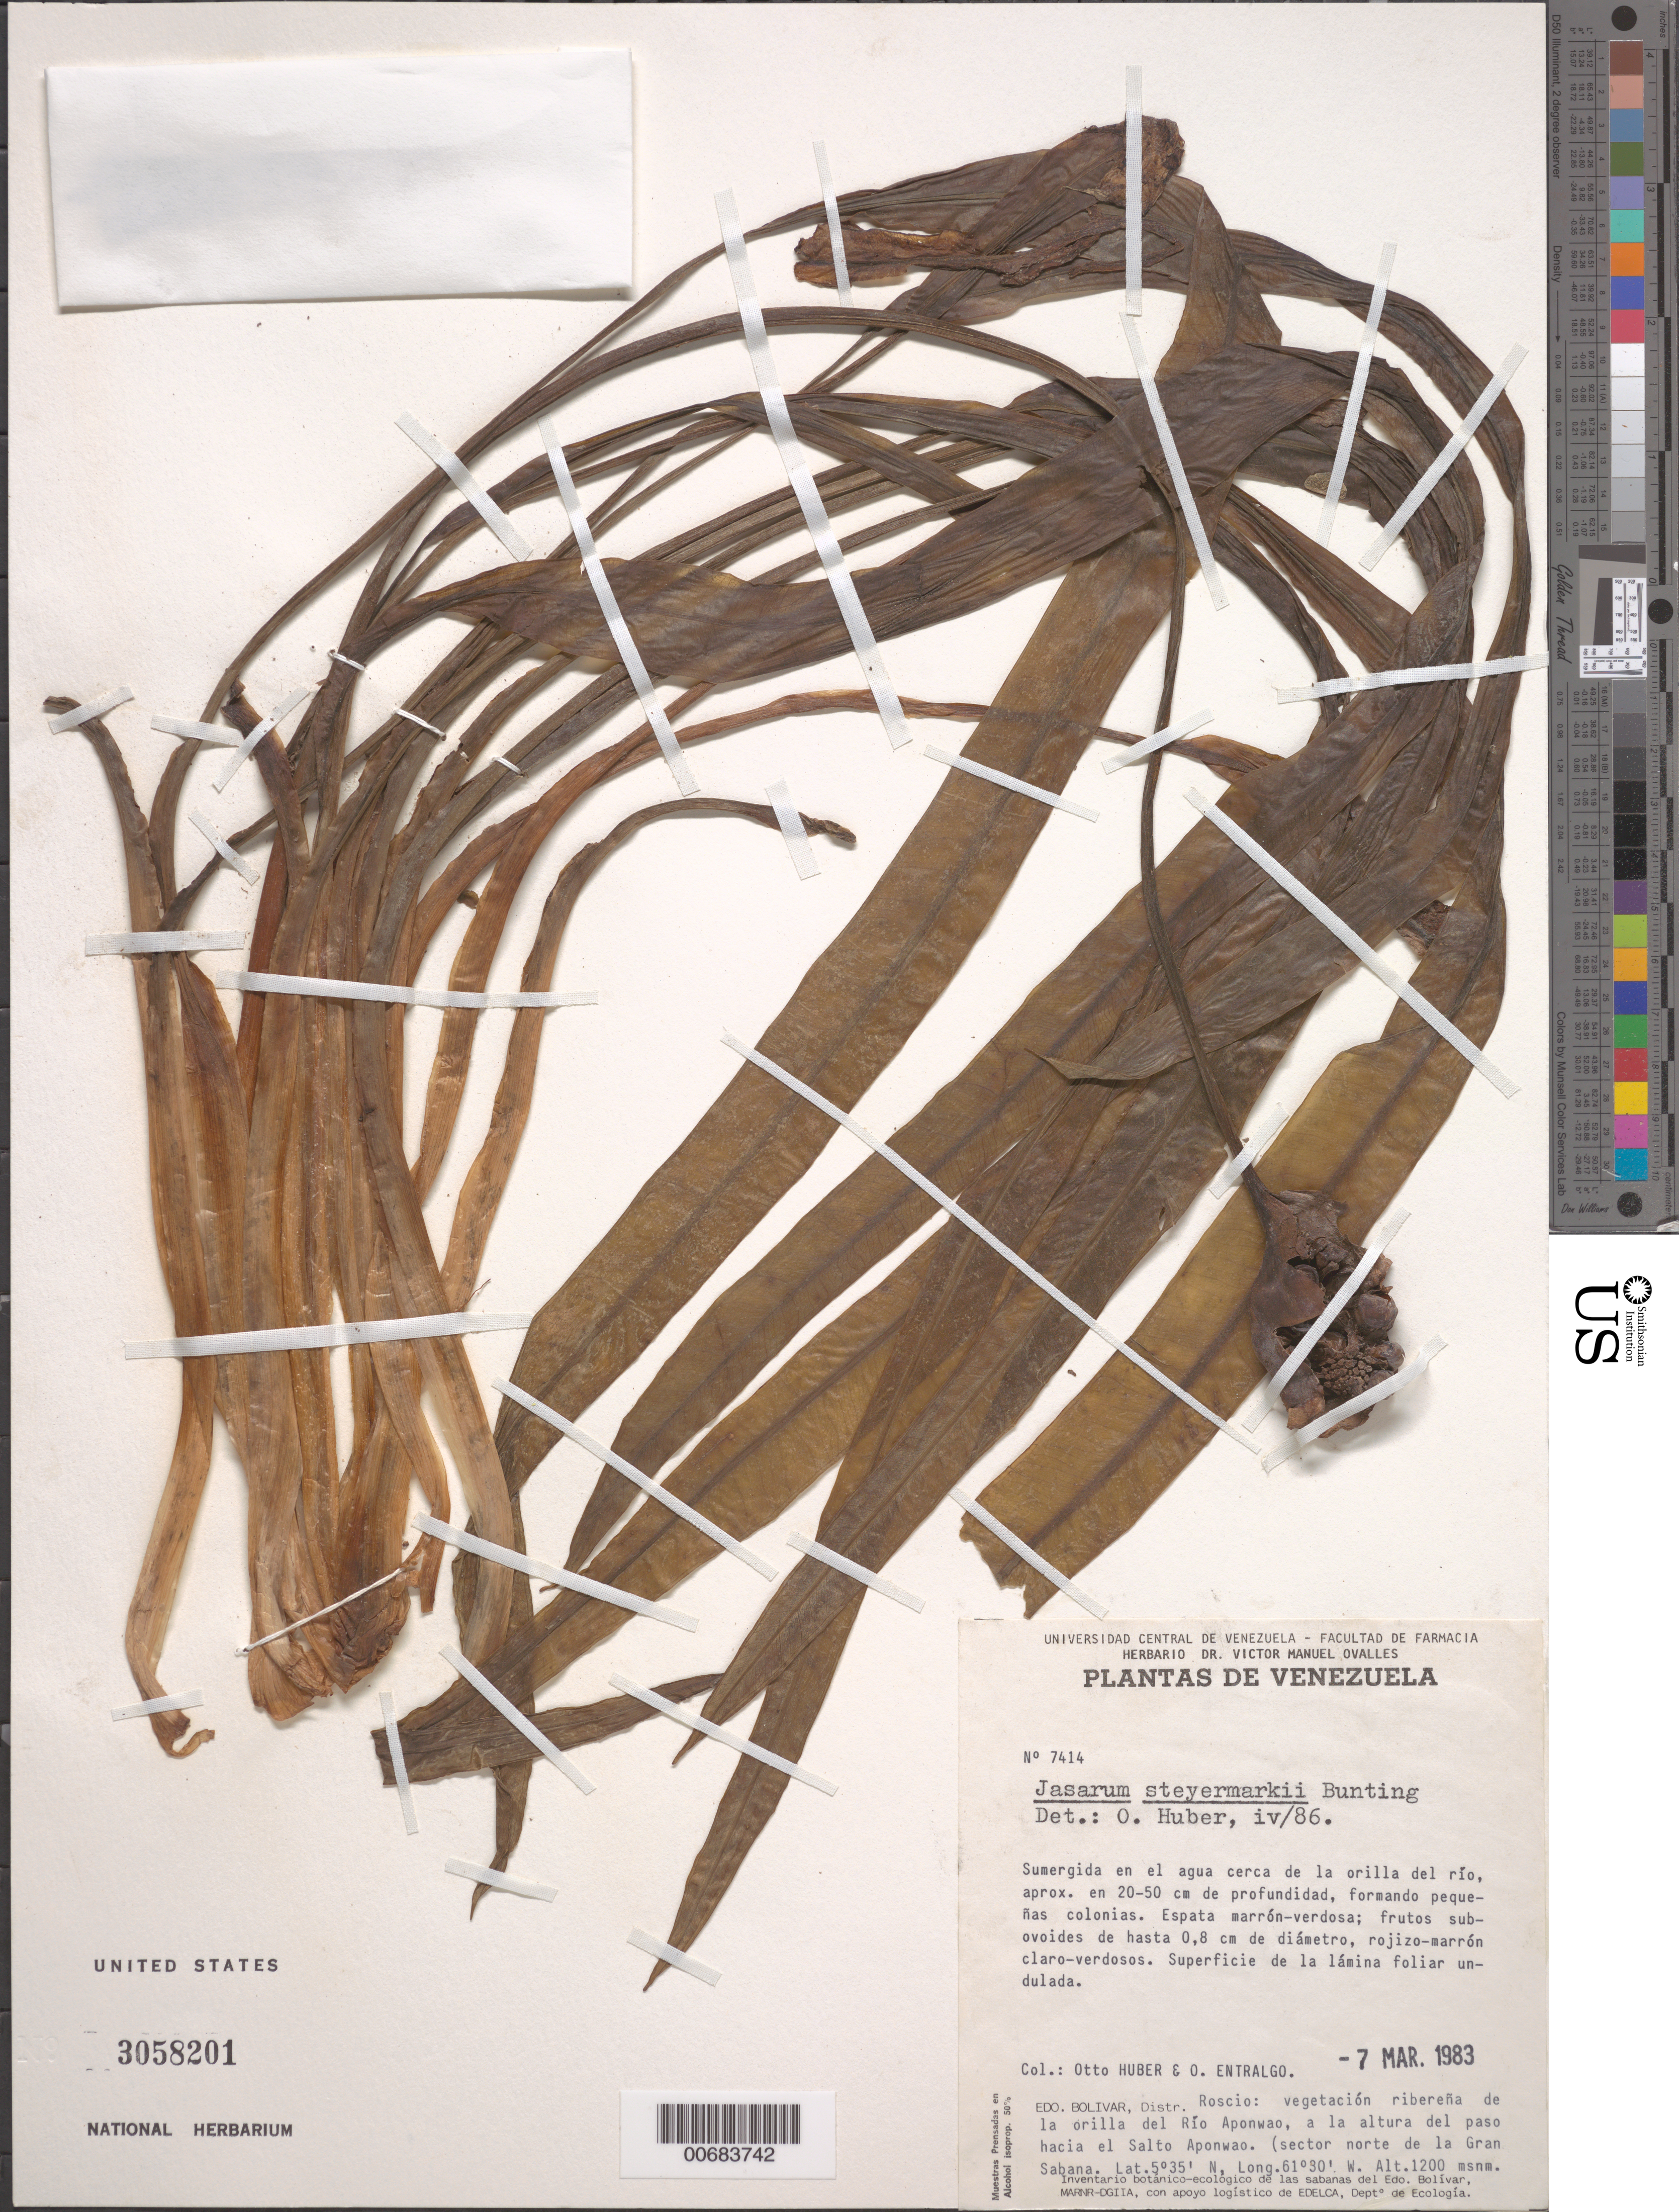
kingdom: Plantae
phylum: Tracheophyta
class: Liliopsida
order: Alismatales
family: Araceae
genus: Jasarum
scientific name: Jasarum steyermarkii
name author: G.S. Bunting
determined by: Huber, Otto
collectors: O. Huber & O. Entralgo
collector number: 7414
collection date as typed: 7-Mar-83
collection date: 1983-03-07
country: Venezuela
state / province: Bolívar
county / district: Roscio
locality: Río Aponwao, del paso sobre el Salto Aponwao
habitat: Loc, cont'd: north sector of Sabana; riverine vegetation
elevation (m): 1200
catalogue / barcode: US 3058201